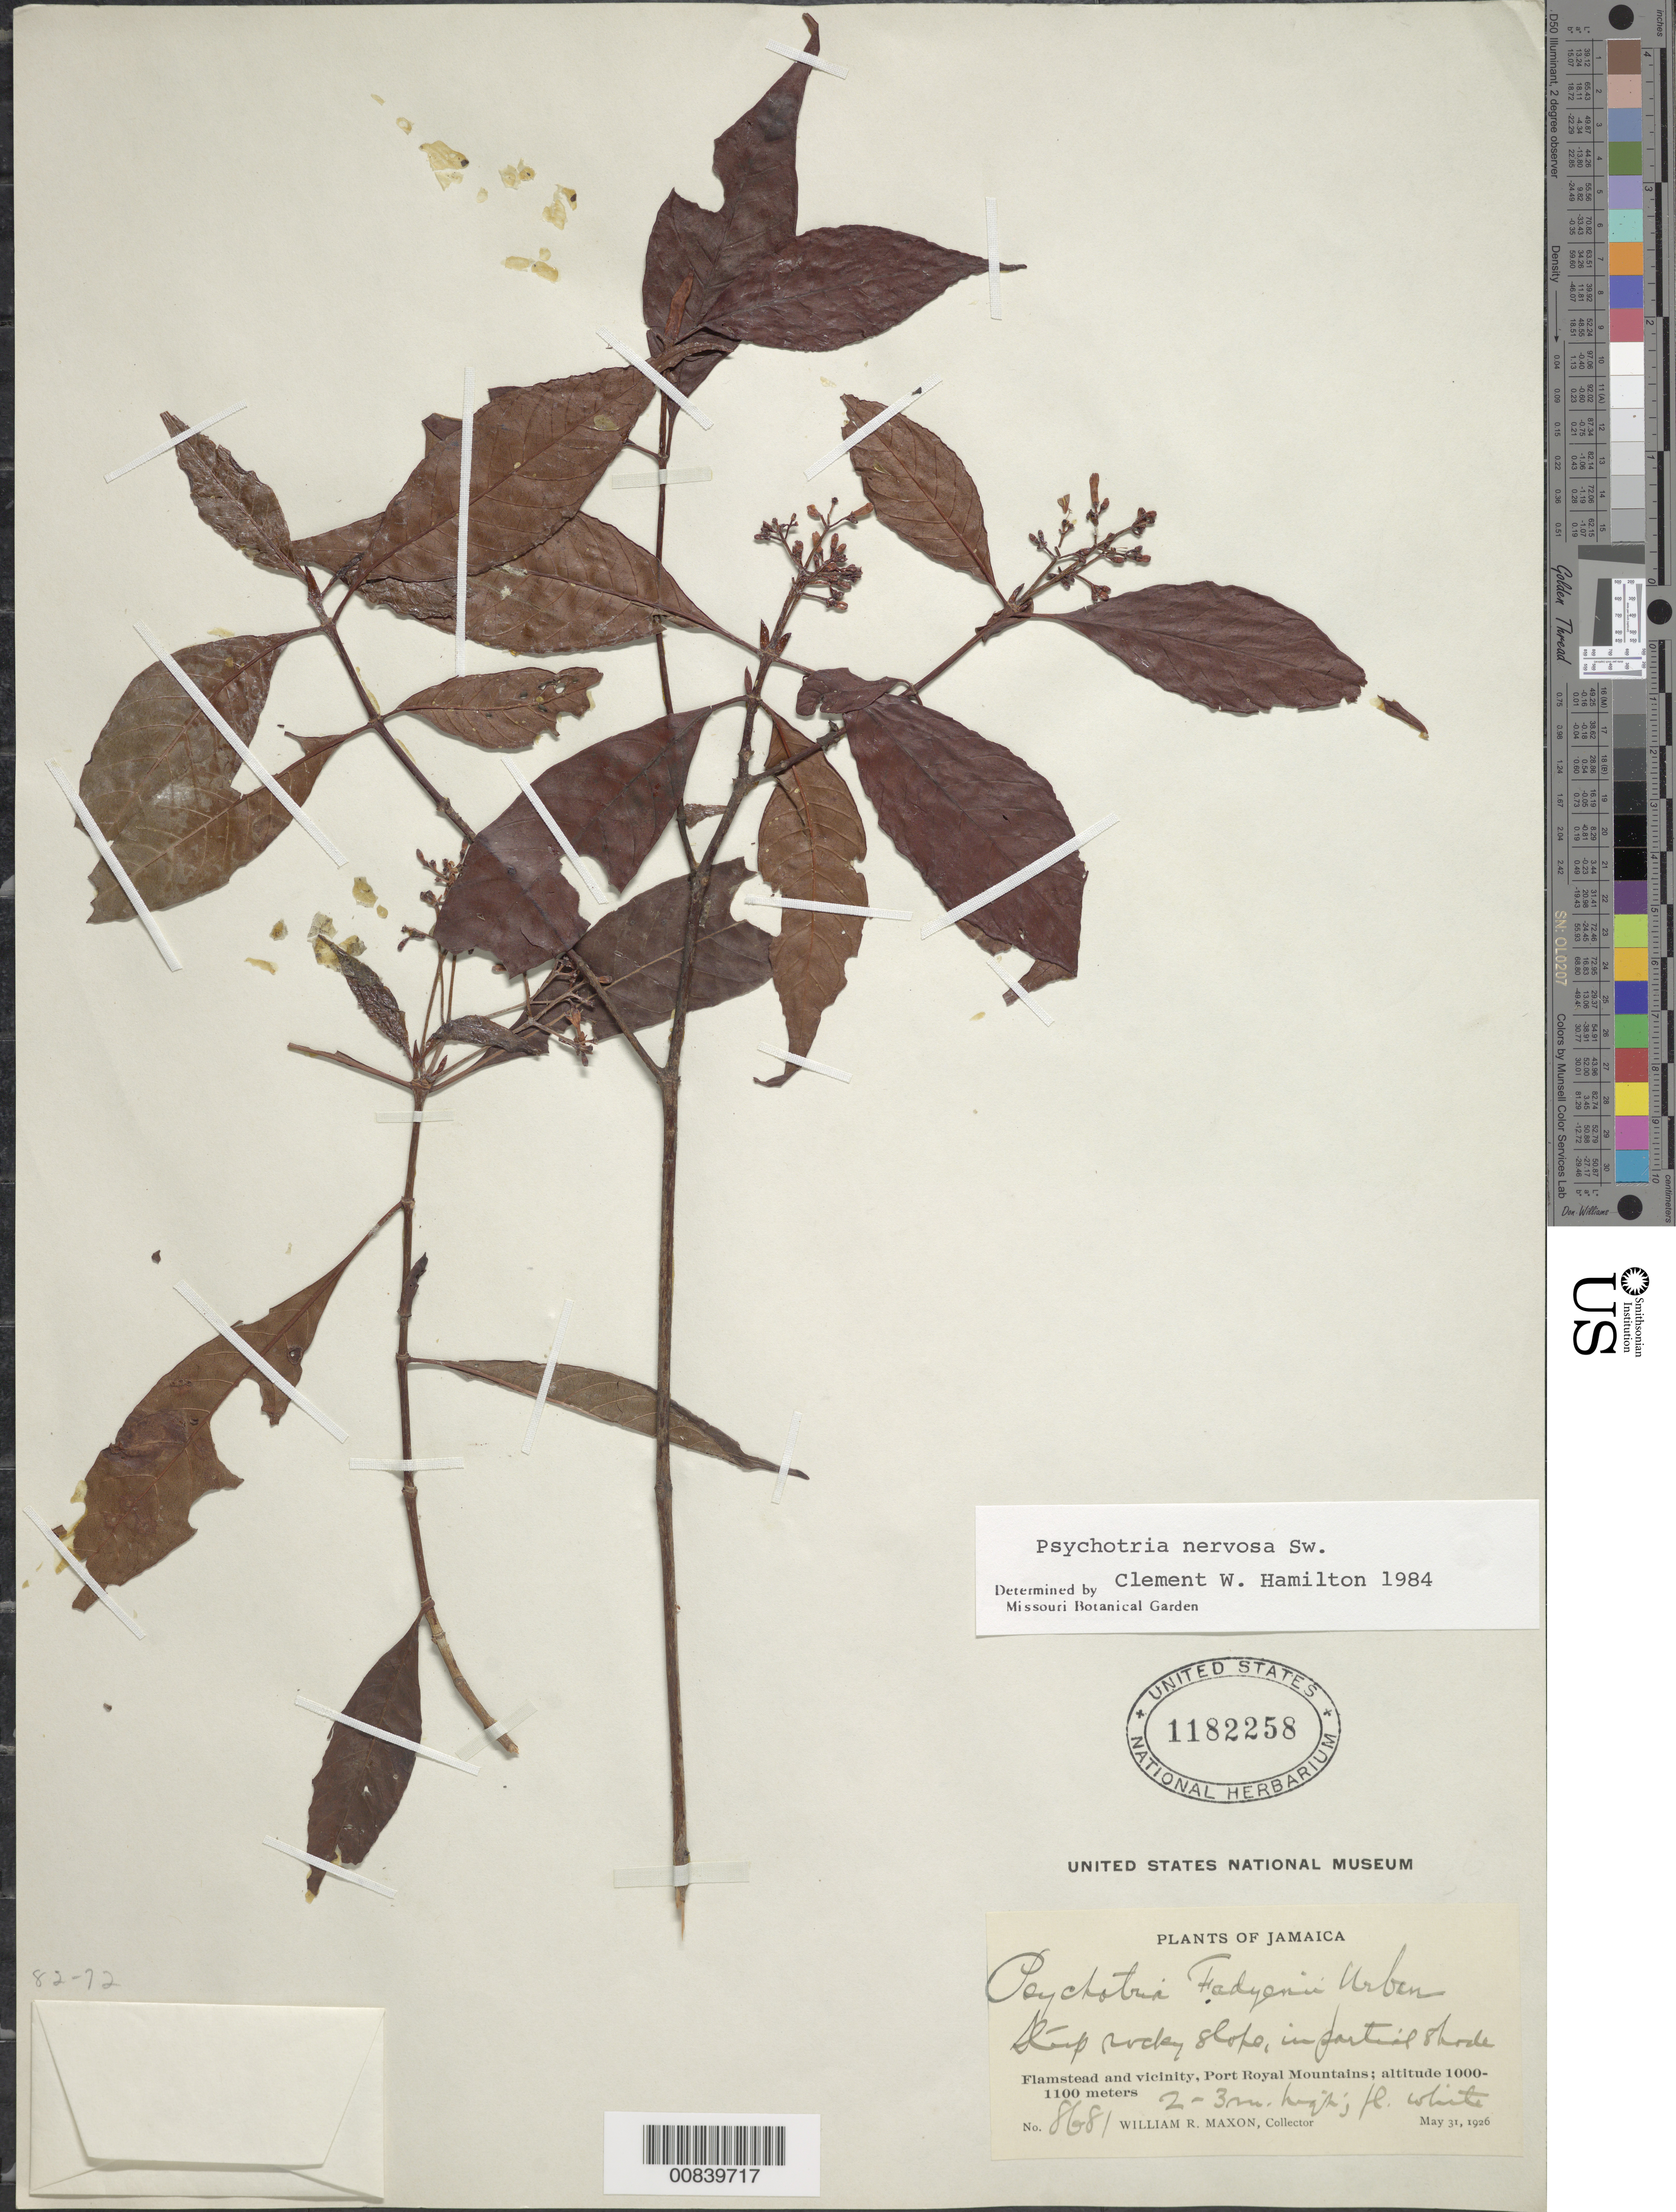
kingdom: Plantae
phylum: Tracheophyta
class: Magnoliopsida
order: Gentianales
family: Rubiaceae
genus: Psychotria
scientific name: Psychotria nervosa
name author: Sw.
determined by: Hamilton, C. W.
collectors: W. R. Maxon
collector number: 8681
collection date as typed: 31 May 1926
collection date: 1926-05-31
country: Jamaica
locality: Flamstead and vicinity, Port Royal Mountains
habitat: Steep rocky slope, in partial shade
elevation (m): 1000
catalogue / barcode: US 1182258